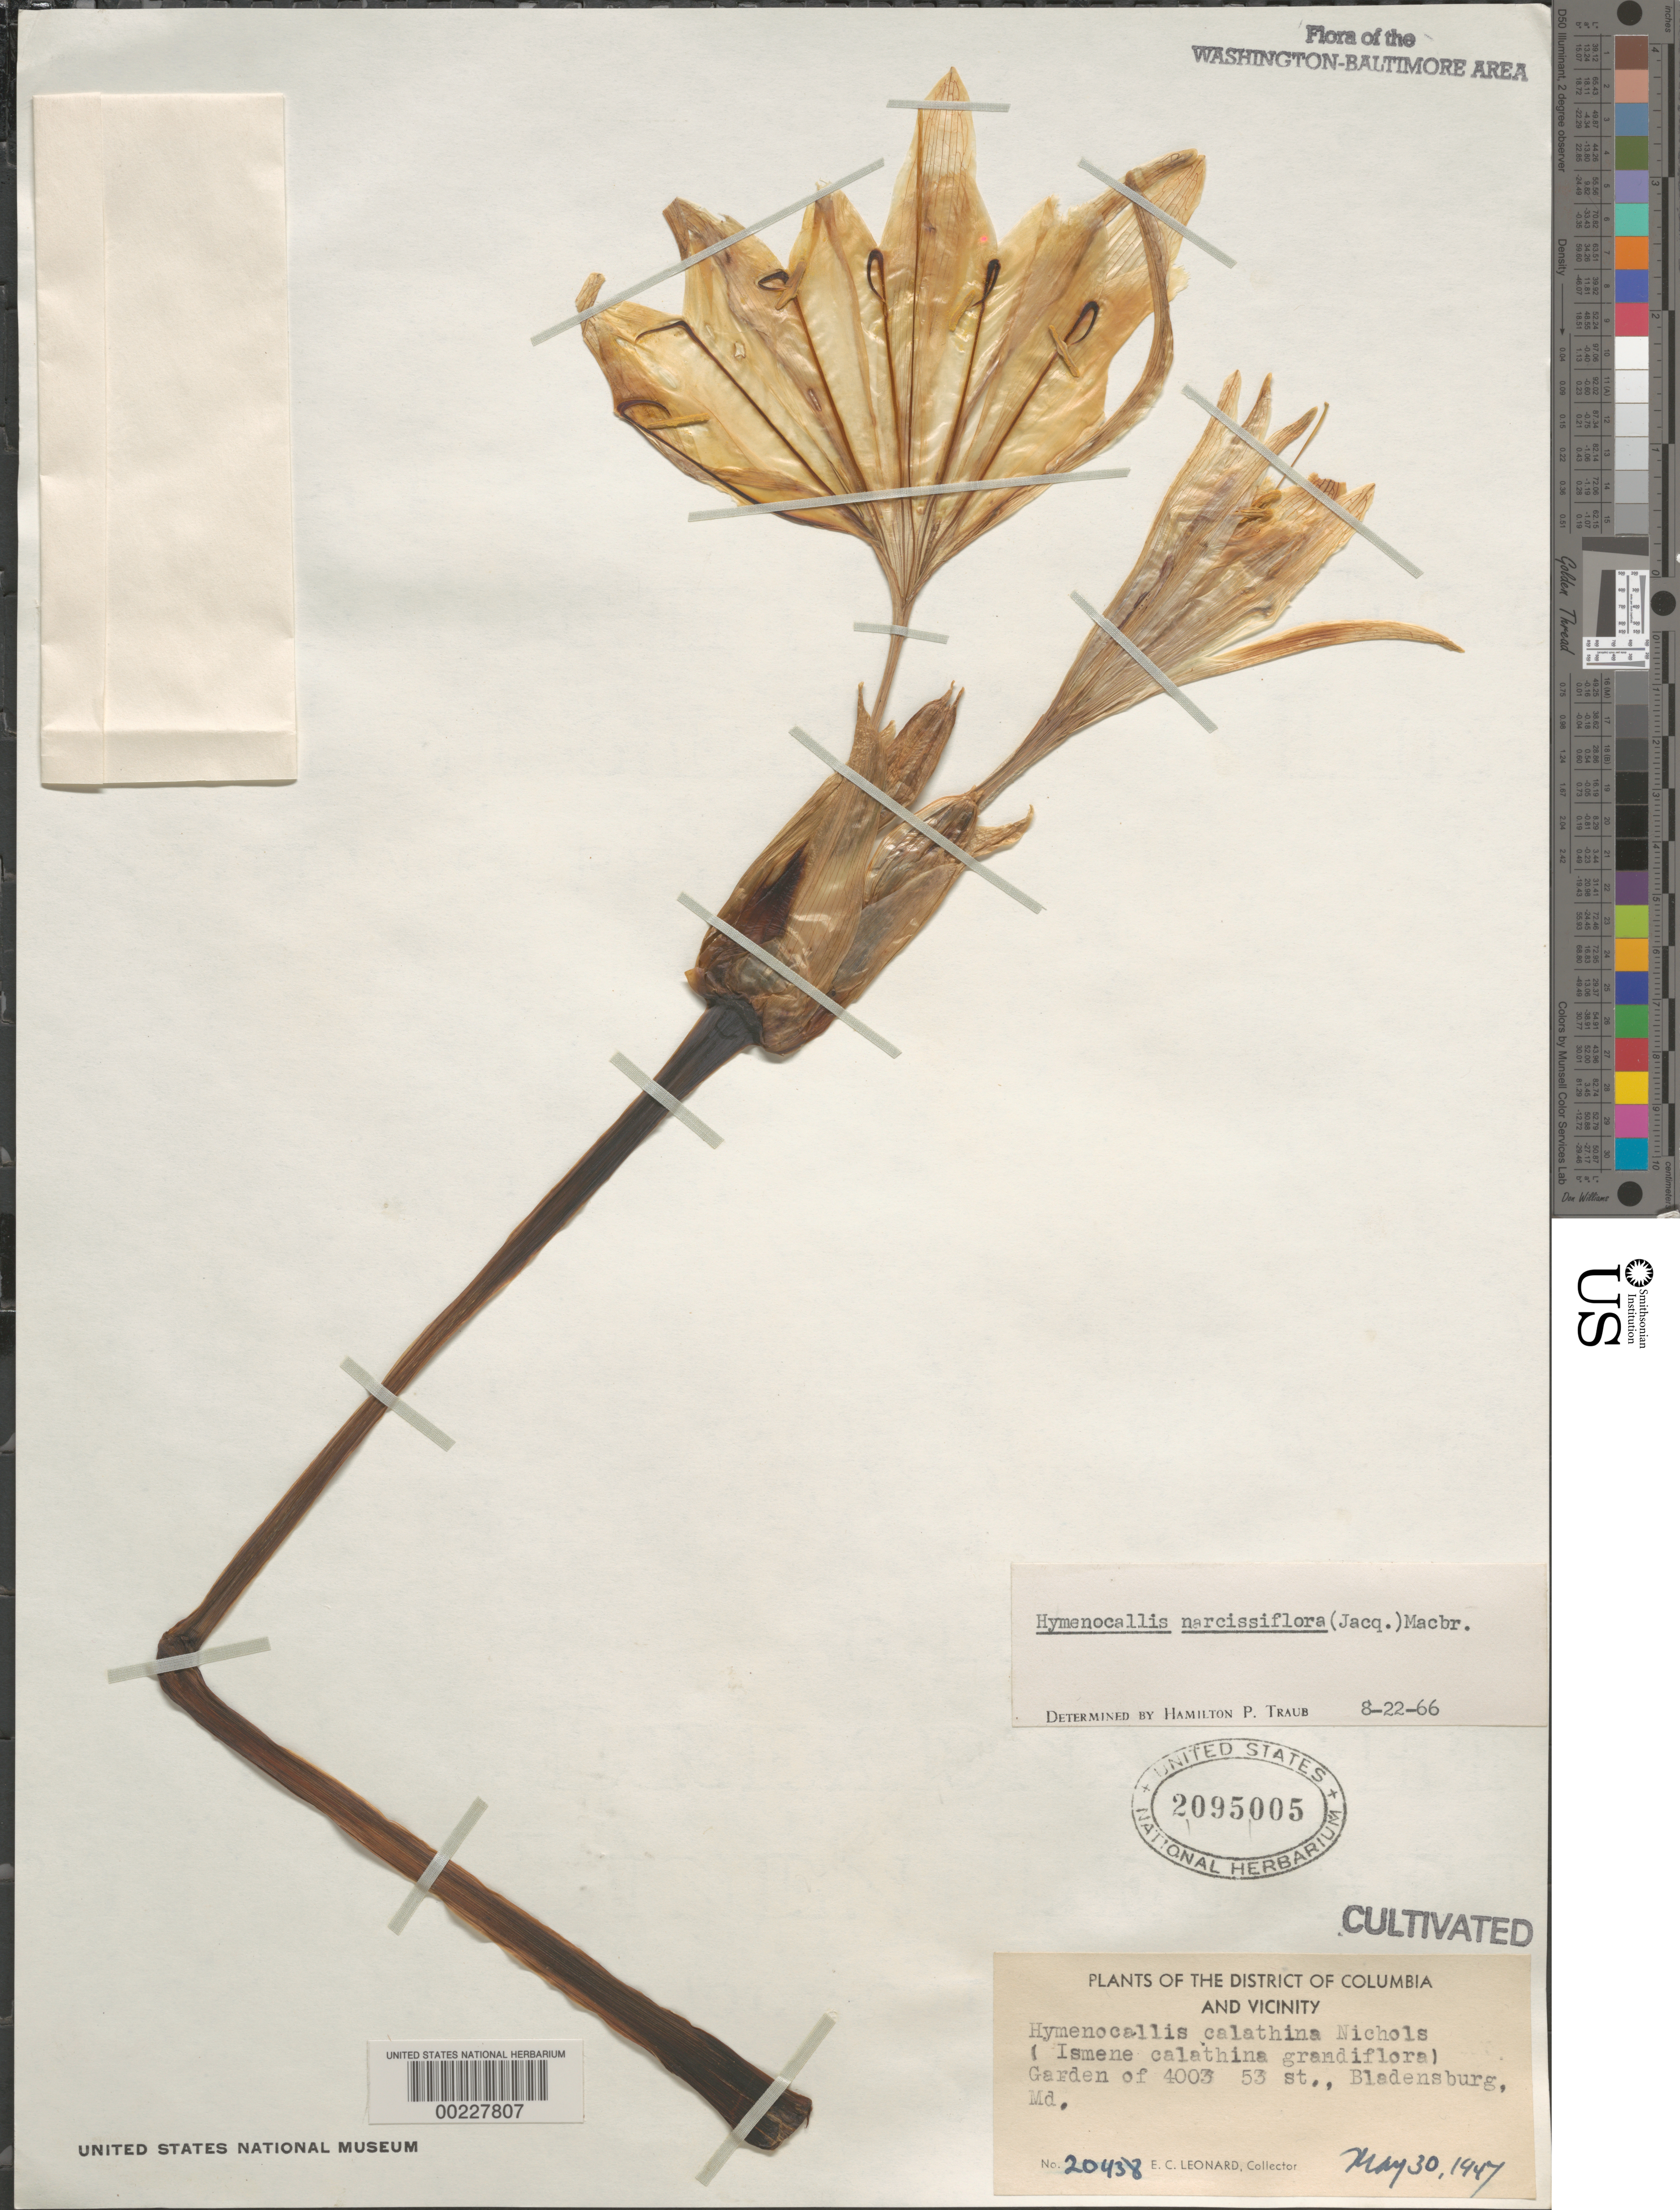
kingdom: Plantae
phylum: Tracheophyta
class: Liliopsida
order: Asparagales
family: Amaryllidaceae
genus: Hymenocallis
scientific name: Hymenocallis narcissiflora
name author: (Jacq.) J.F. Macbr.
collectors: E. C. Leonard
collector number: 20438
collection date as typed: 30 May 1947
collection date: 1947-05-30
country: United States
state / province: Maryland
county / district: Prince George's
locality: Bladensburg, 4003 53 St., Leonard garden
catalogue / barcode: US 2095005